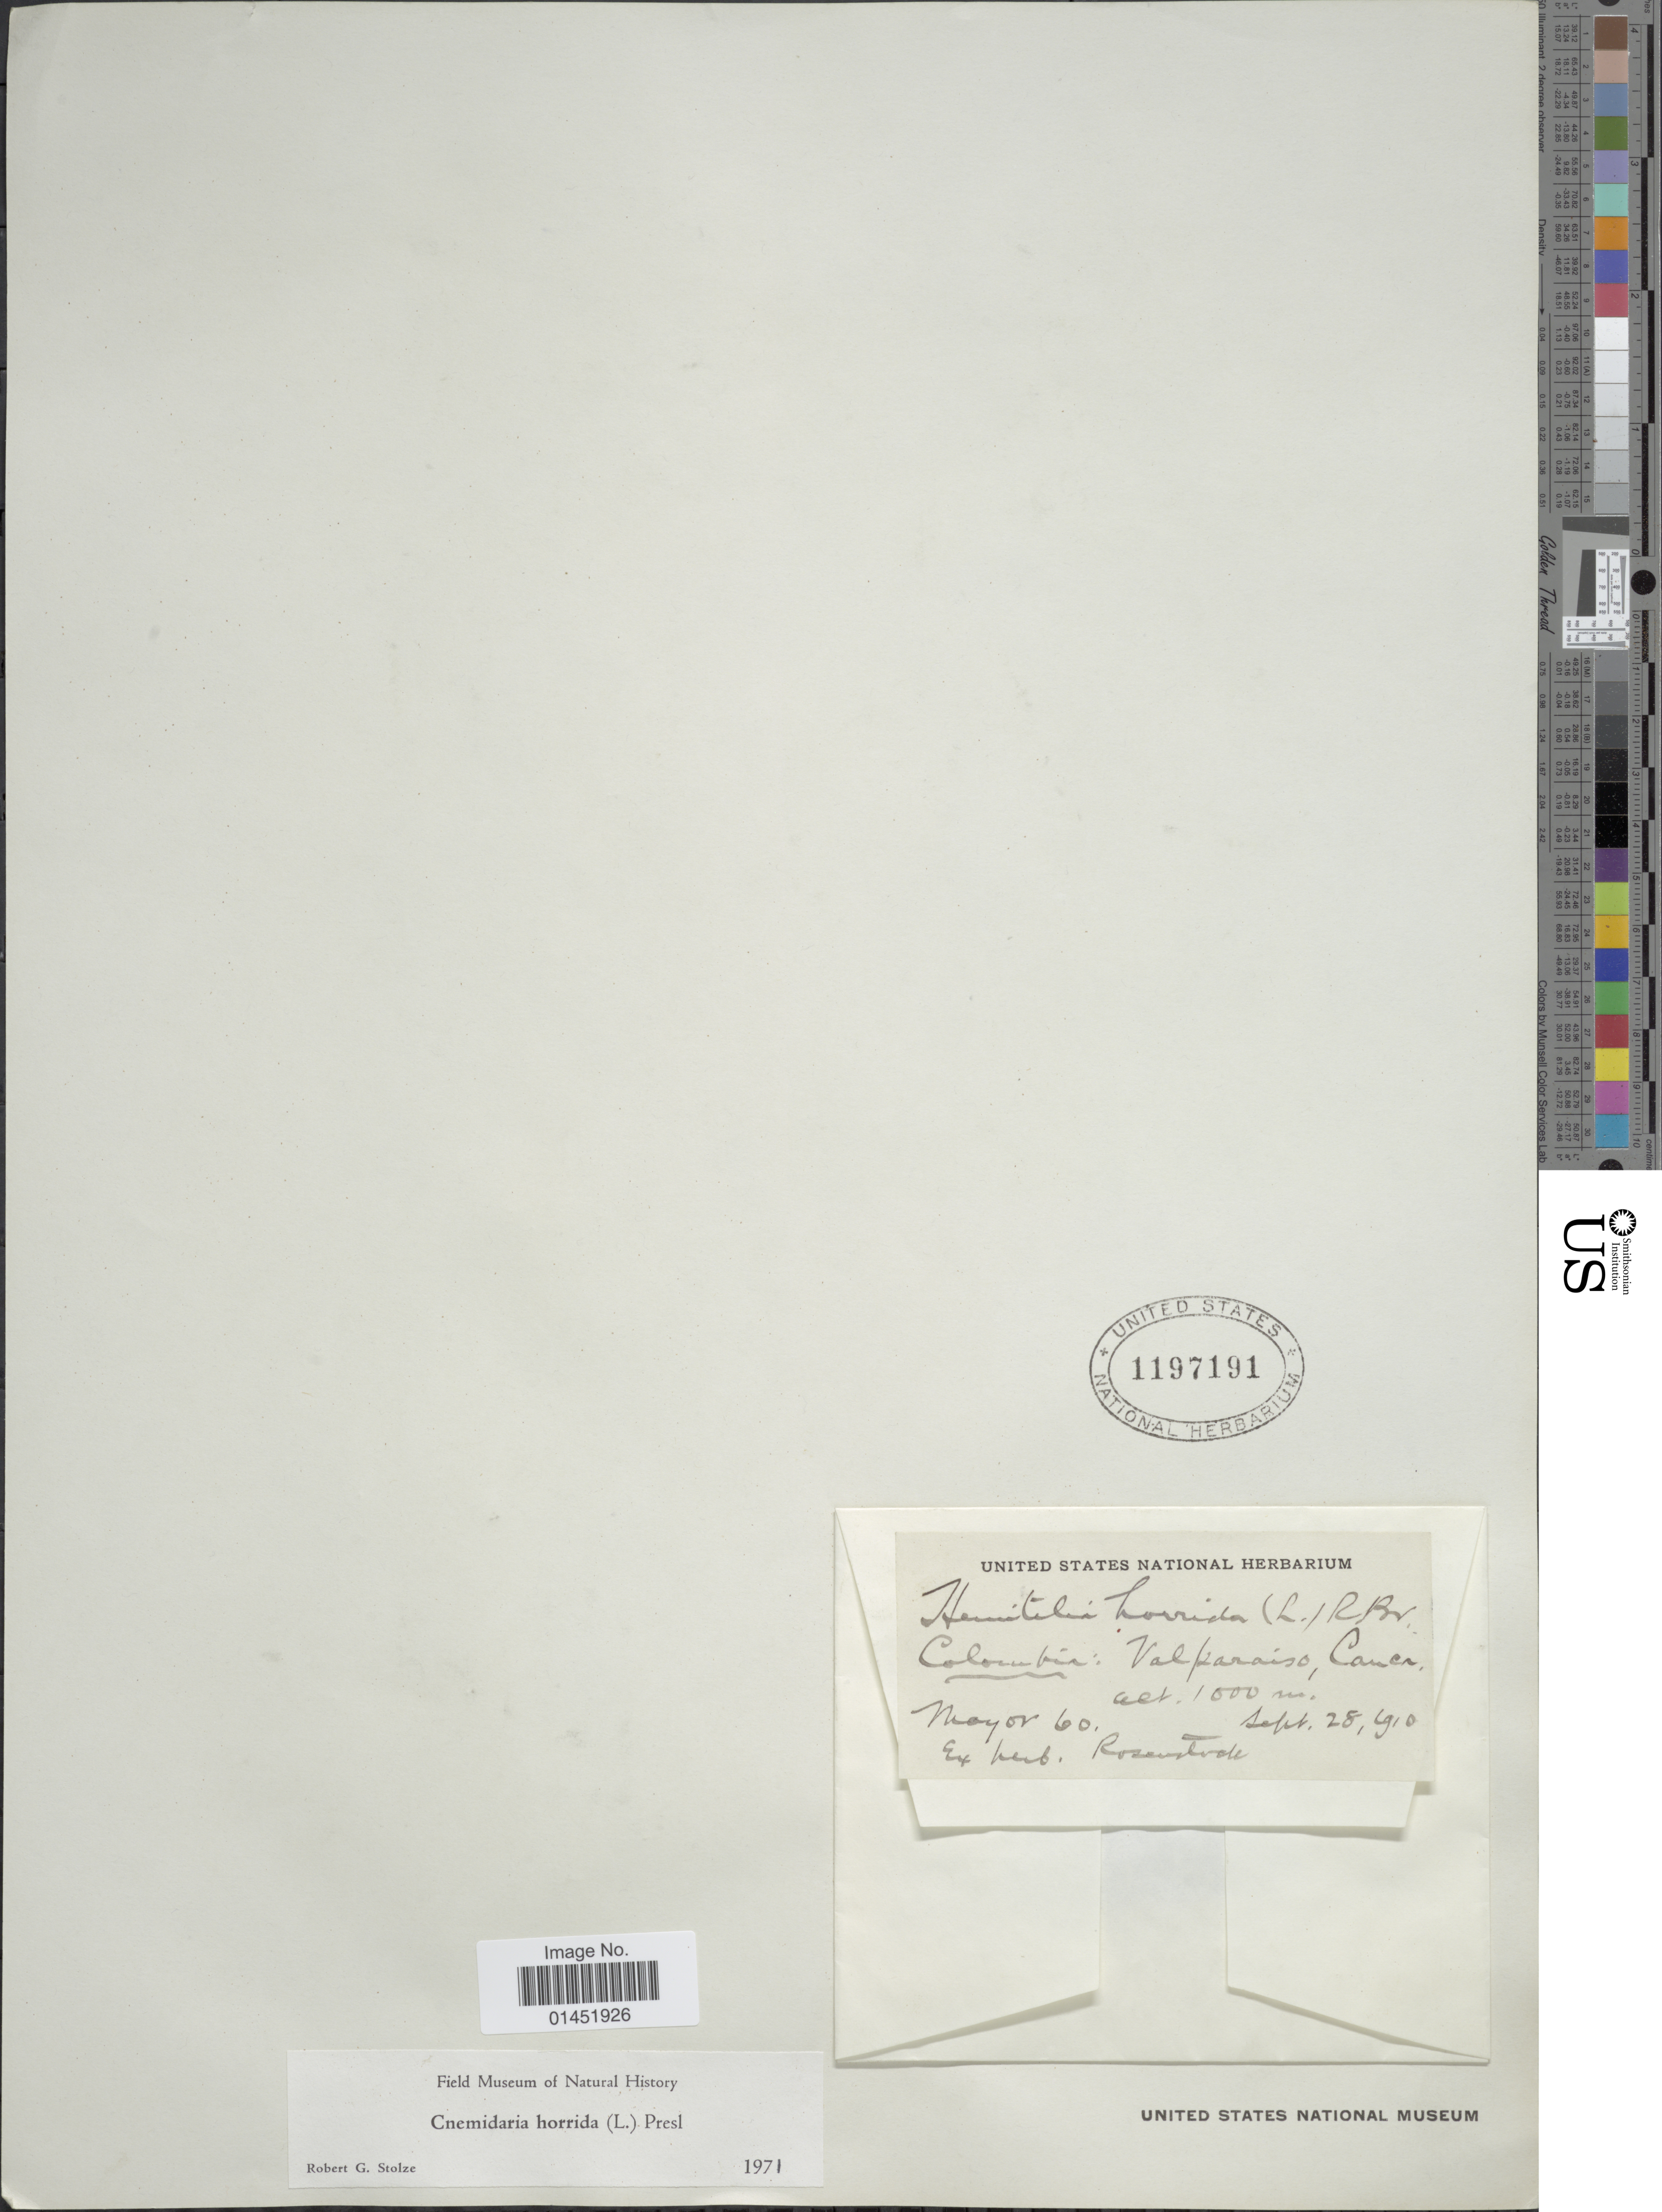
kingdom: Plantae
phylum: Tracheophyta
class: Polypodiopsida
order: Cyatheales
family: Cyatheaceae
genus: Cyathea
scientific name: Cyathea horrida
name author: (L.) Sm.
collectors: Mayor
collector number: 60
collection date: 1910-09-28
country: Colombia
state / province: Cauca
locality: Valparaiso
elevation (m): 1000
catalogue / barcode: US 1197191